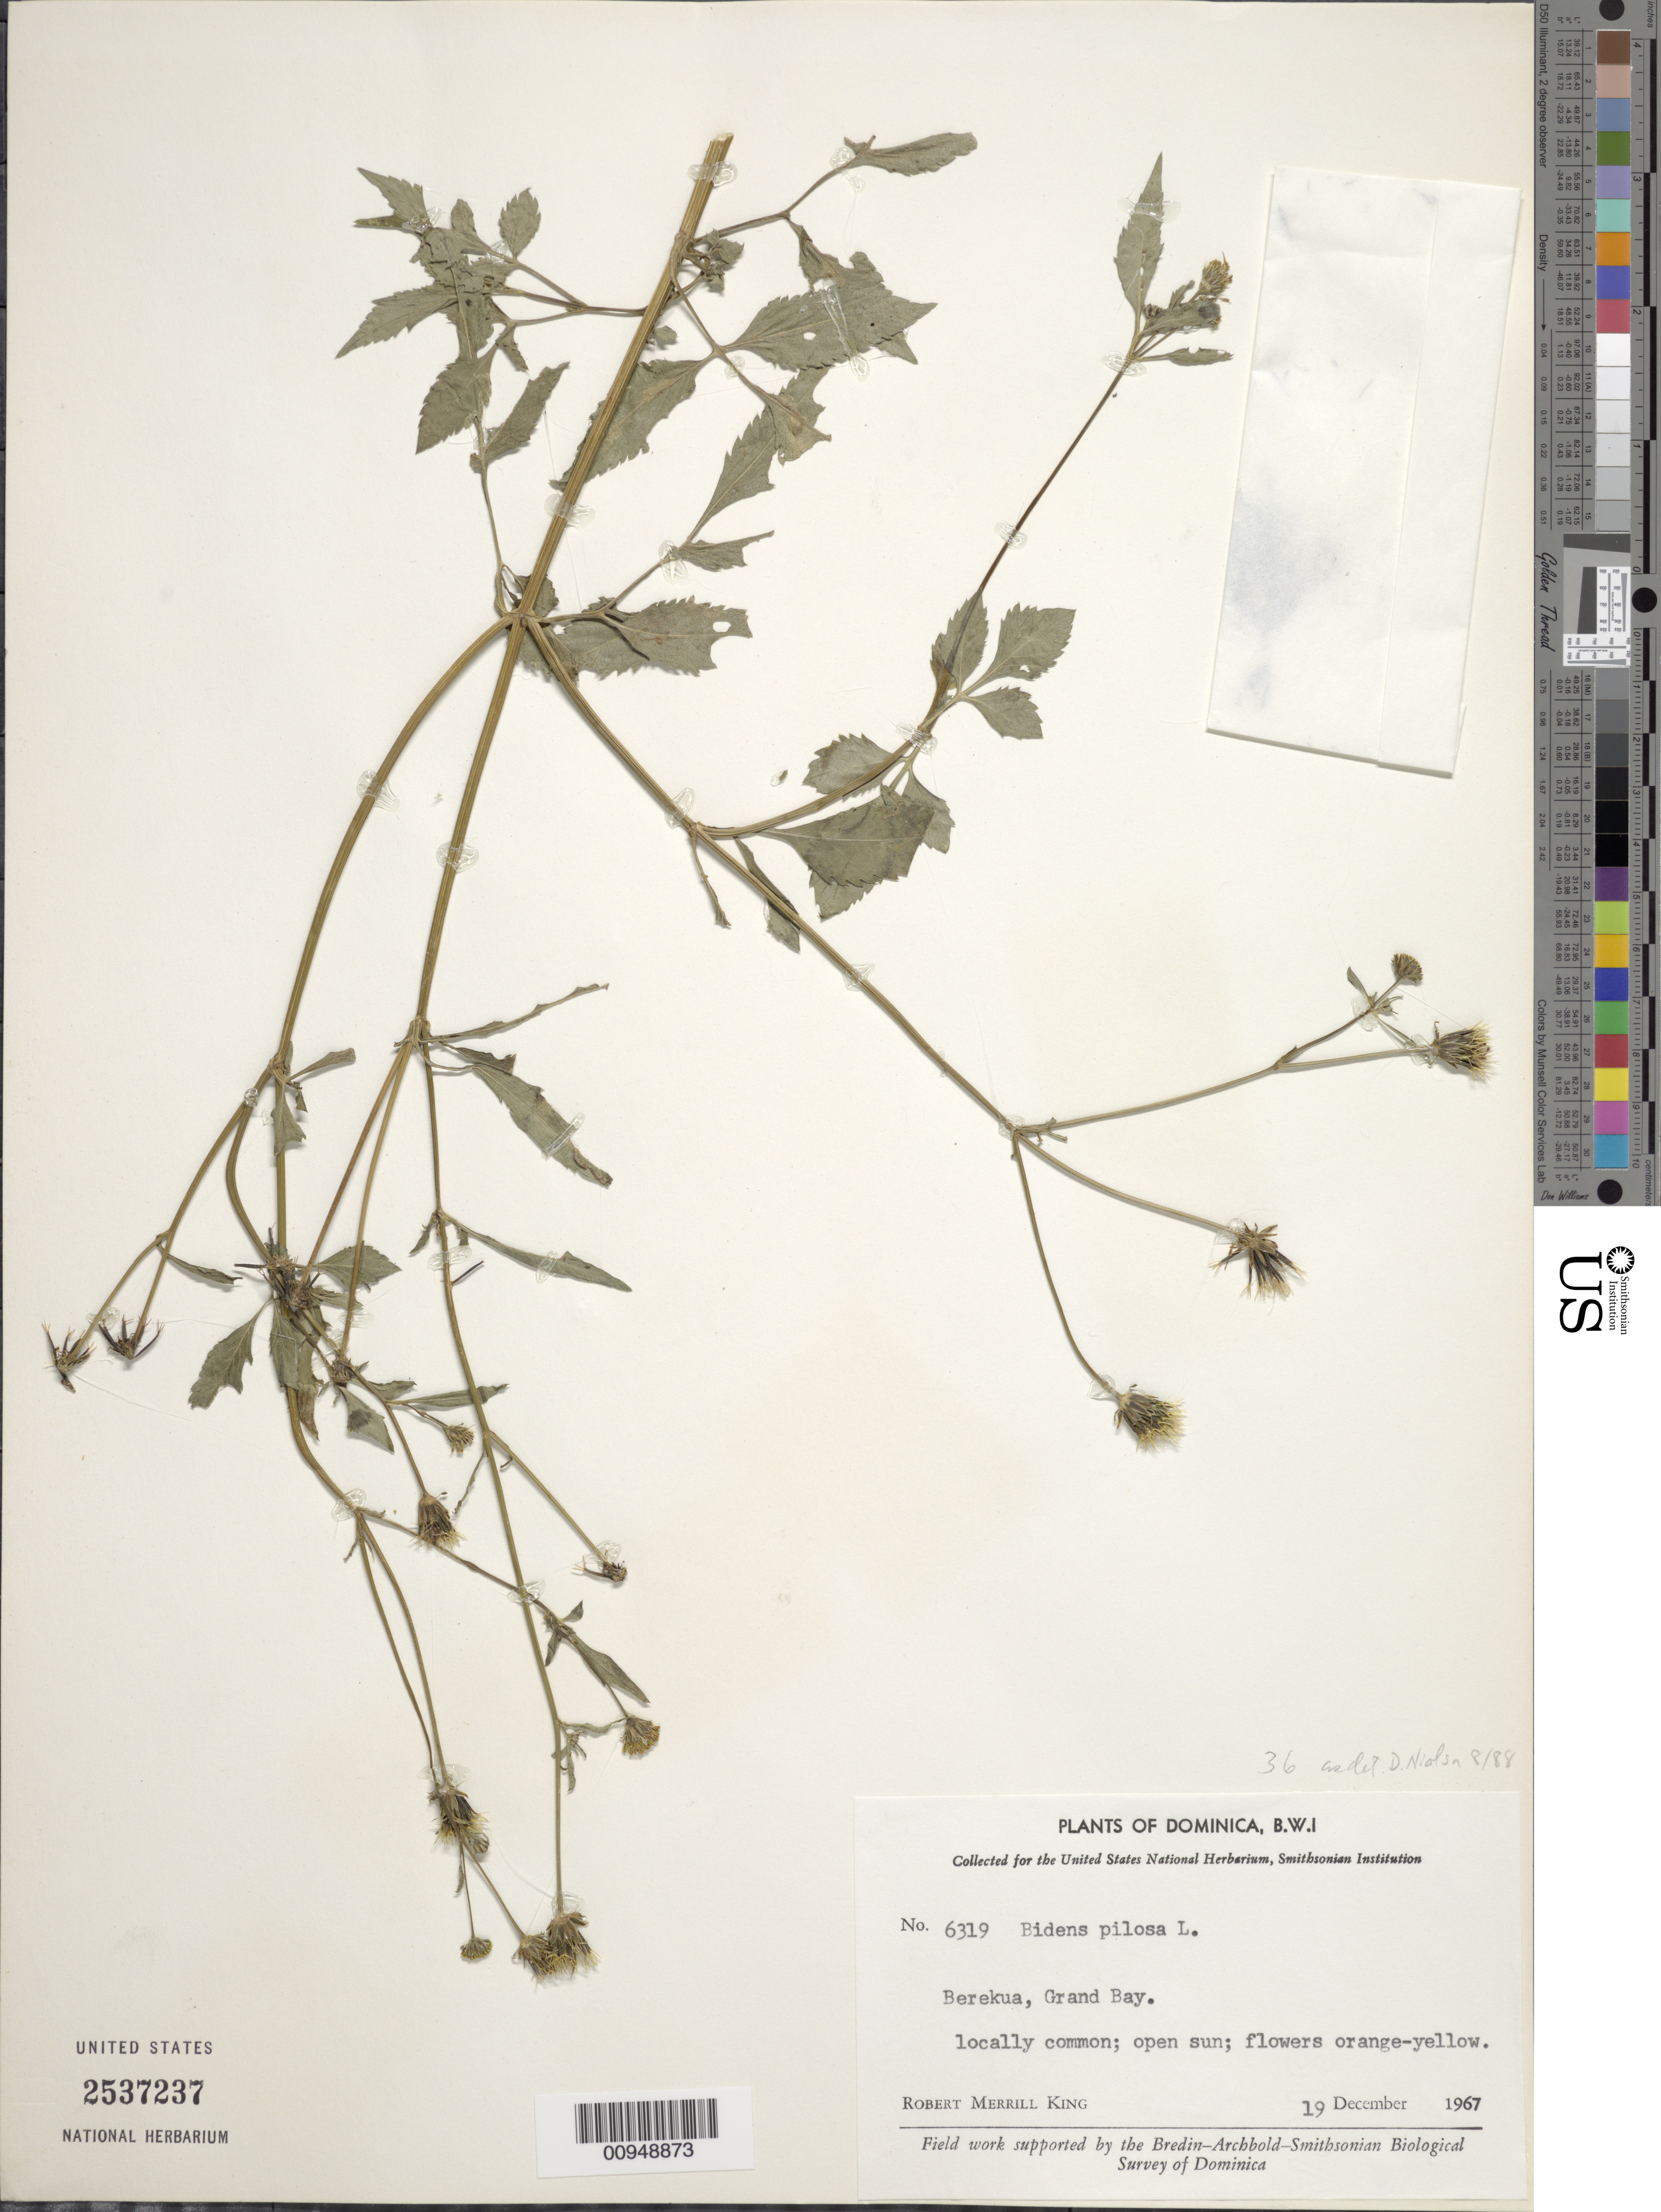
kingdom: Plantae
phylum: Tracheophyta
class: Magnoliopsida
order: Asterales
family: Asteraceae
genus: Bidens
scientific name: Bidens pilosa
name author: L.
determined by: Nicolson, Dan H.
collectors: R. M. King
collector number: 6319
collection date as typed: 19 Dec 1967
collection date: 1967-12-19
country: Dominica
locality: Berekua, Grand Bay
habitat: Open sun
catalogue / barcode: US 2537237